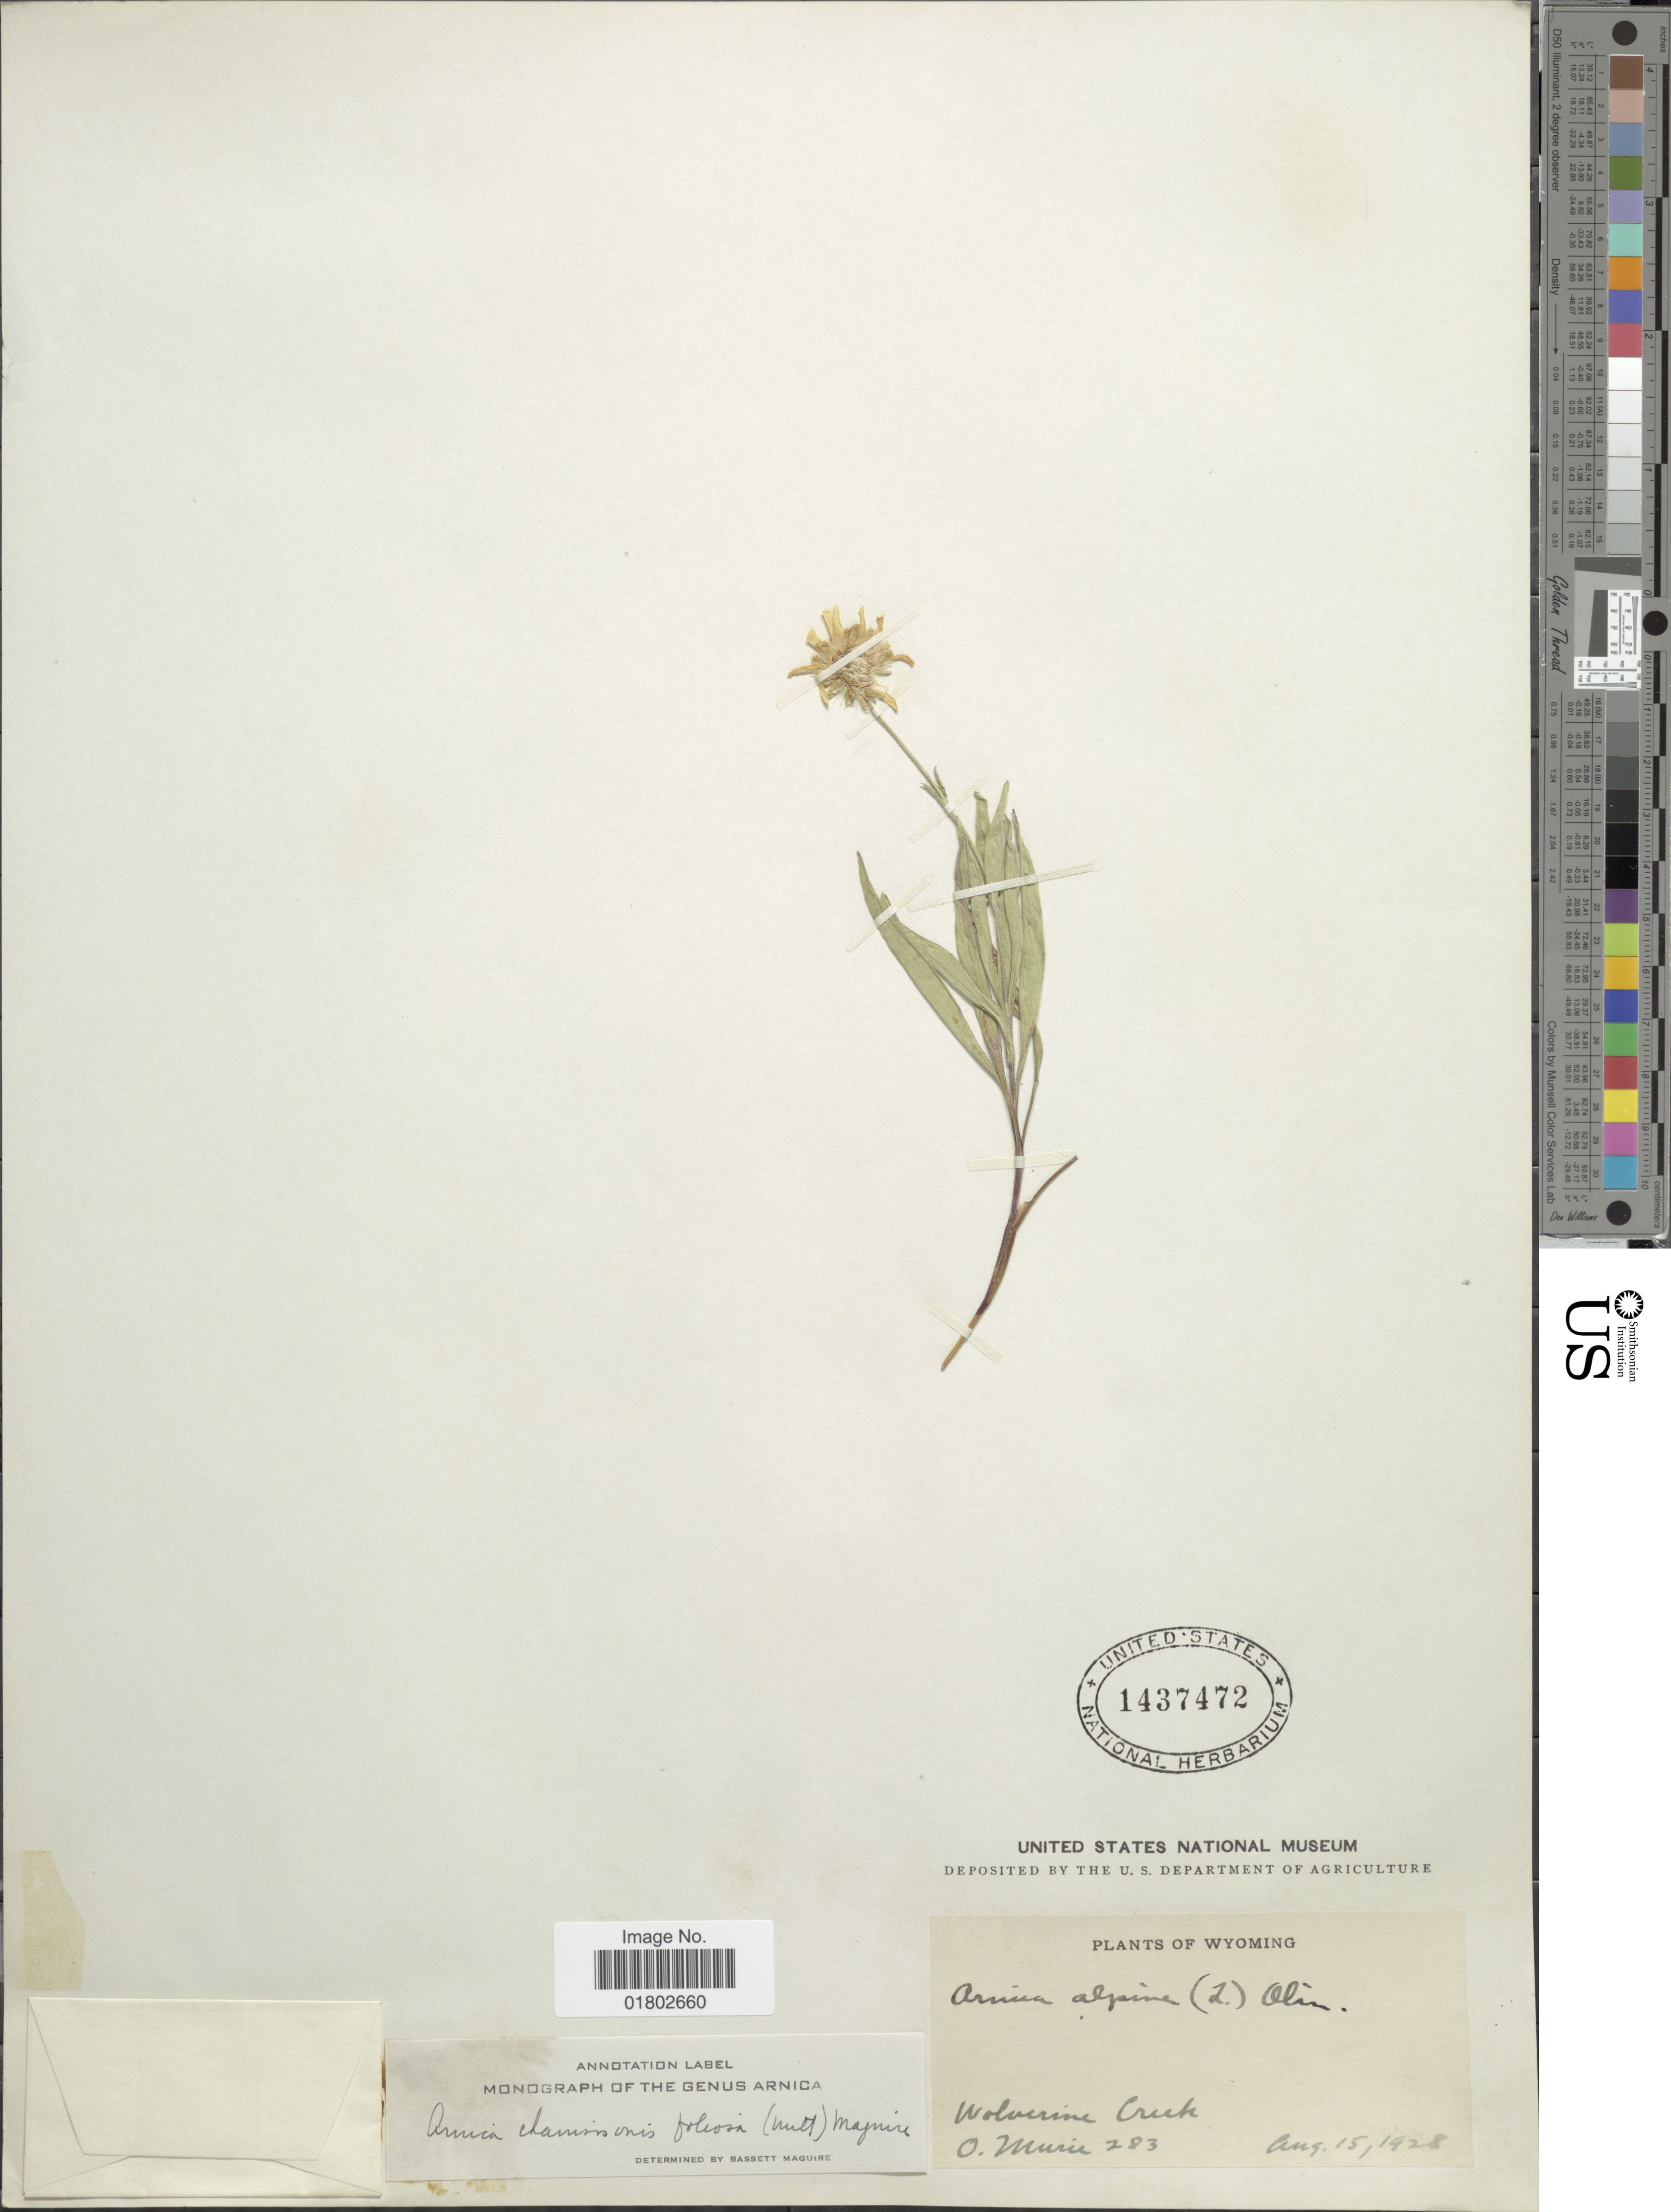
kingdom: Plantae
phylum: Tracheophyta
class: Magnoliopsida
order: Asterales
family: Asteraceae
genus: Arnica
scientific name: Arnica chamissonis subsp. foliosa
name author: (Nutt.) Maguire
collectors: O. Murie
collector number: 283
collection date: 1928-08-15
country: United States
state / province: Wyoming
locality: Wolverine Creek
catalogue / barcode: US 1437472